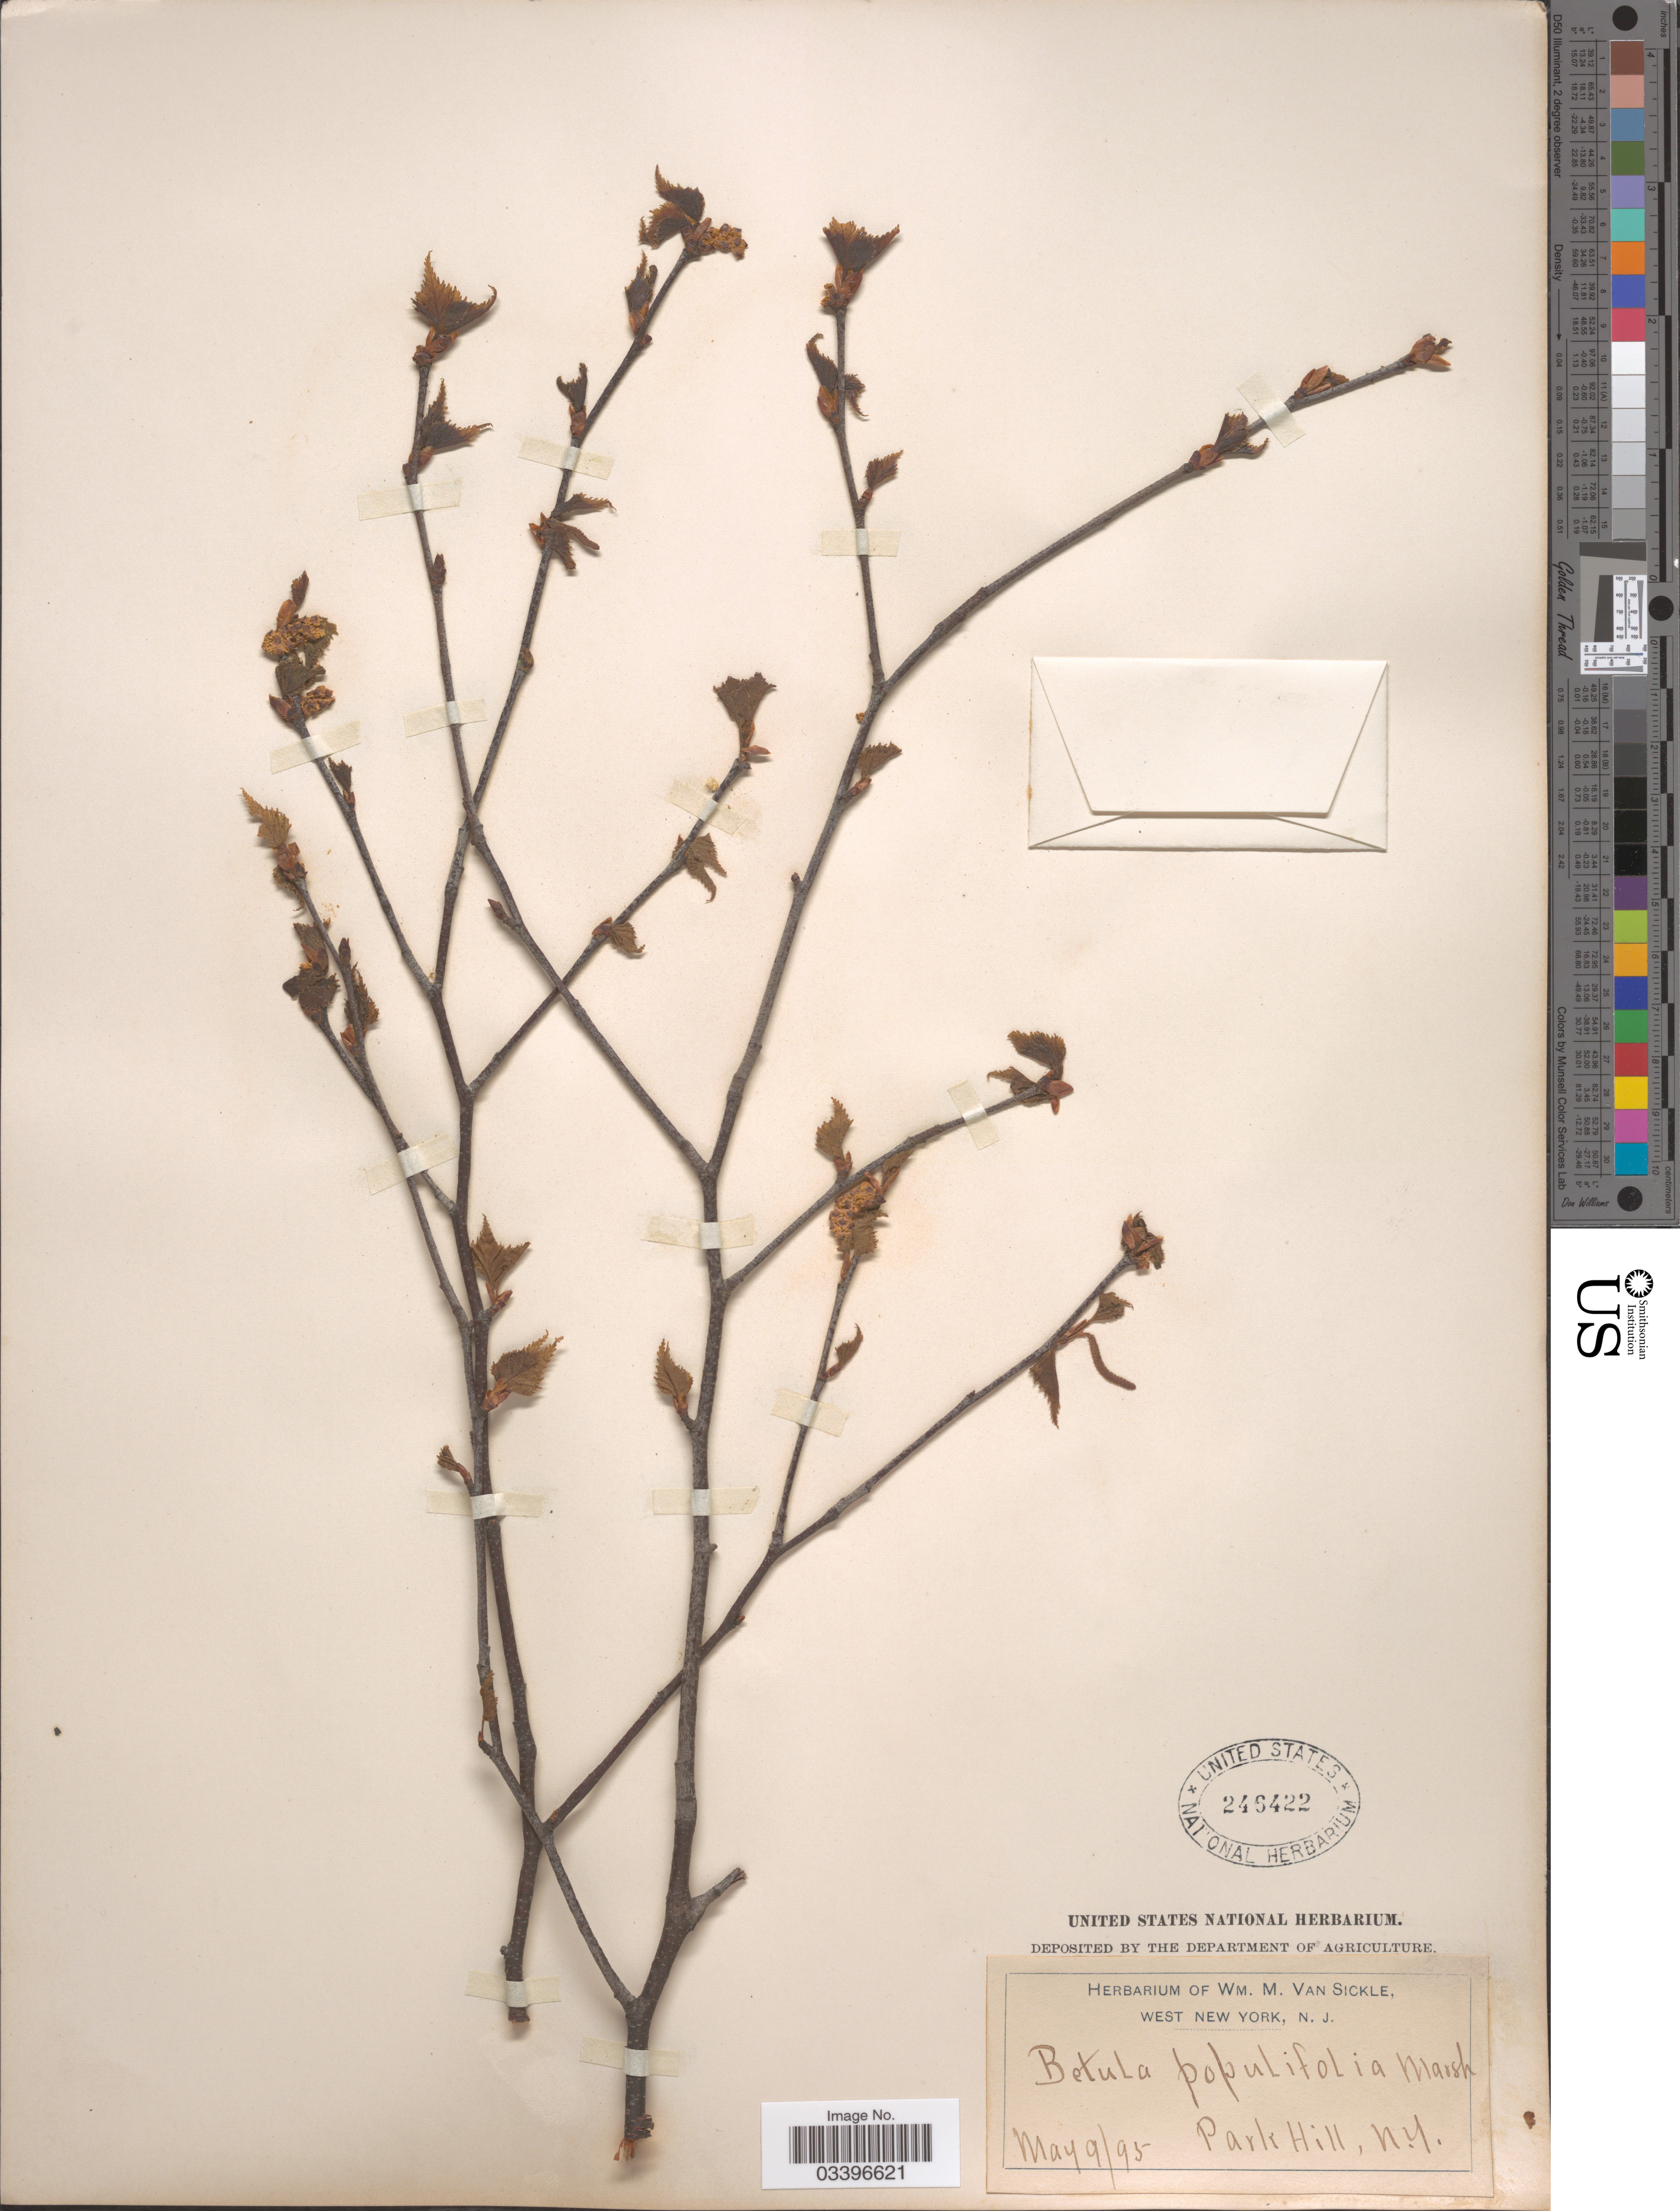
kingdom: Plantae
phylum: Tracheophyta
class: Magnoliopsida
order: Fagales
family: Betulaceae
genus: Betula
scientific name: Betula populifolia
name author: Marshall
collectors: ex herb. Wm. M. Van Sickle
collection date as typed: Transcribed d/m/y: 9/5/95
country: United States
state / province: New York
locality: Park Hill.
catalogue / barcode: US 246422